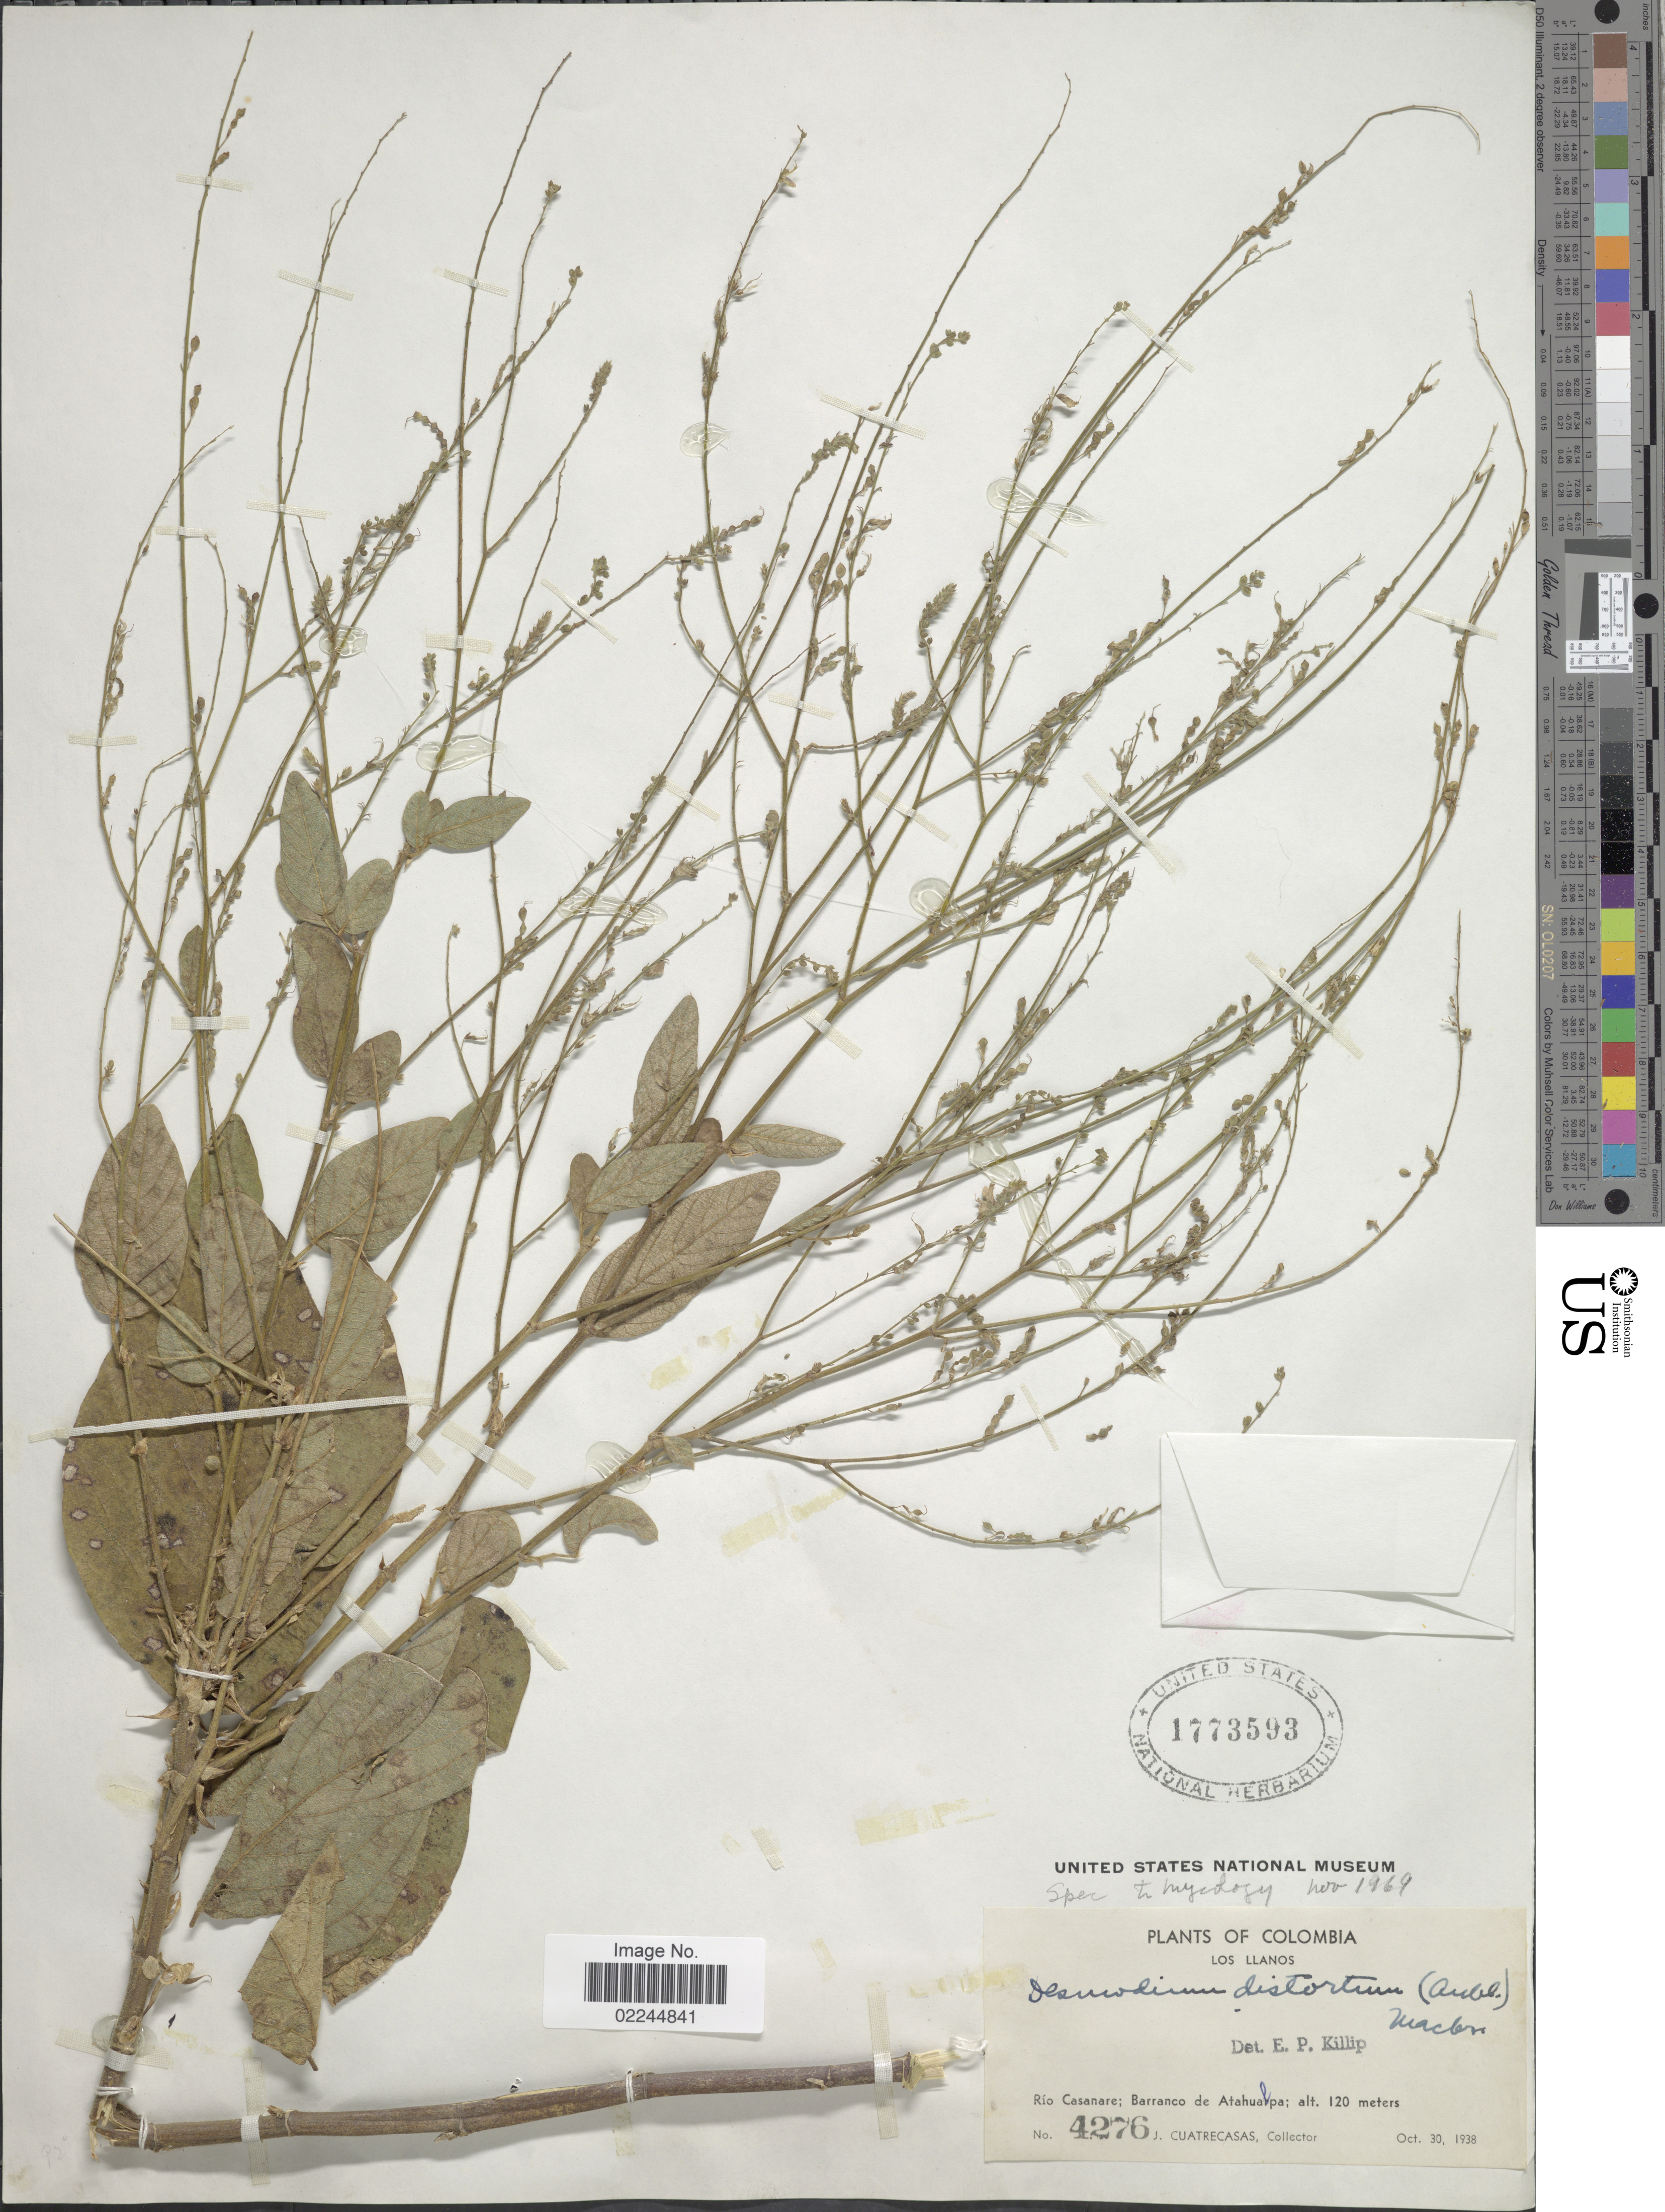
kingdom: Plantae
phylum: Tracheophyta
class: Magnoliopsida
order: Fabales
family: Fabaceae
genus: Desmodium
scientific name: Desmodium distortum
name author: (Aubl.) J.F. Macbr.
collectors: J. Cuatrecasas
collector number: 4276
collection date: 1938-10-30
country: Colombia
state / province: Casanare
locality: Los Llanos, Barranco de Atahualpa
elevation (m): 120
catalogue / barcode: US 1773593